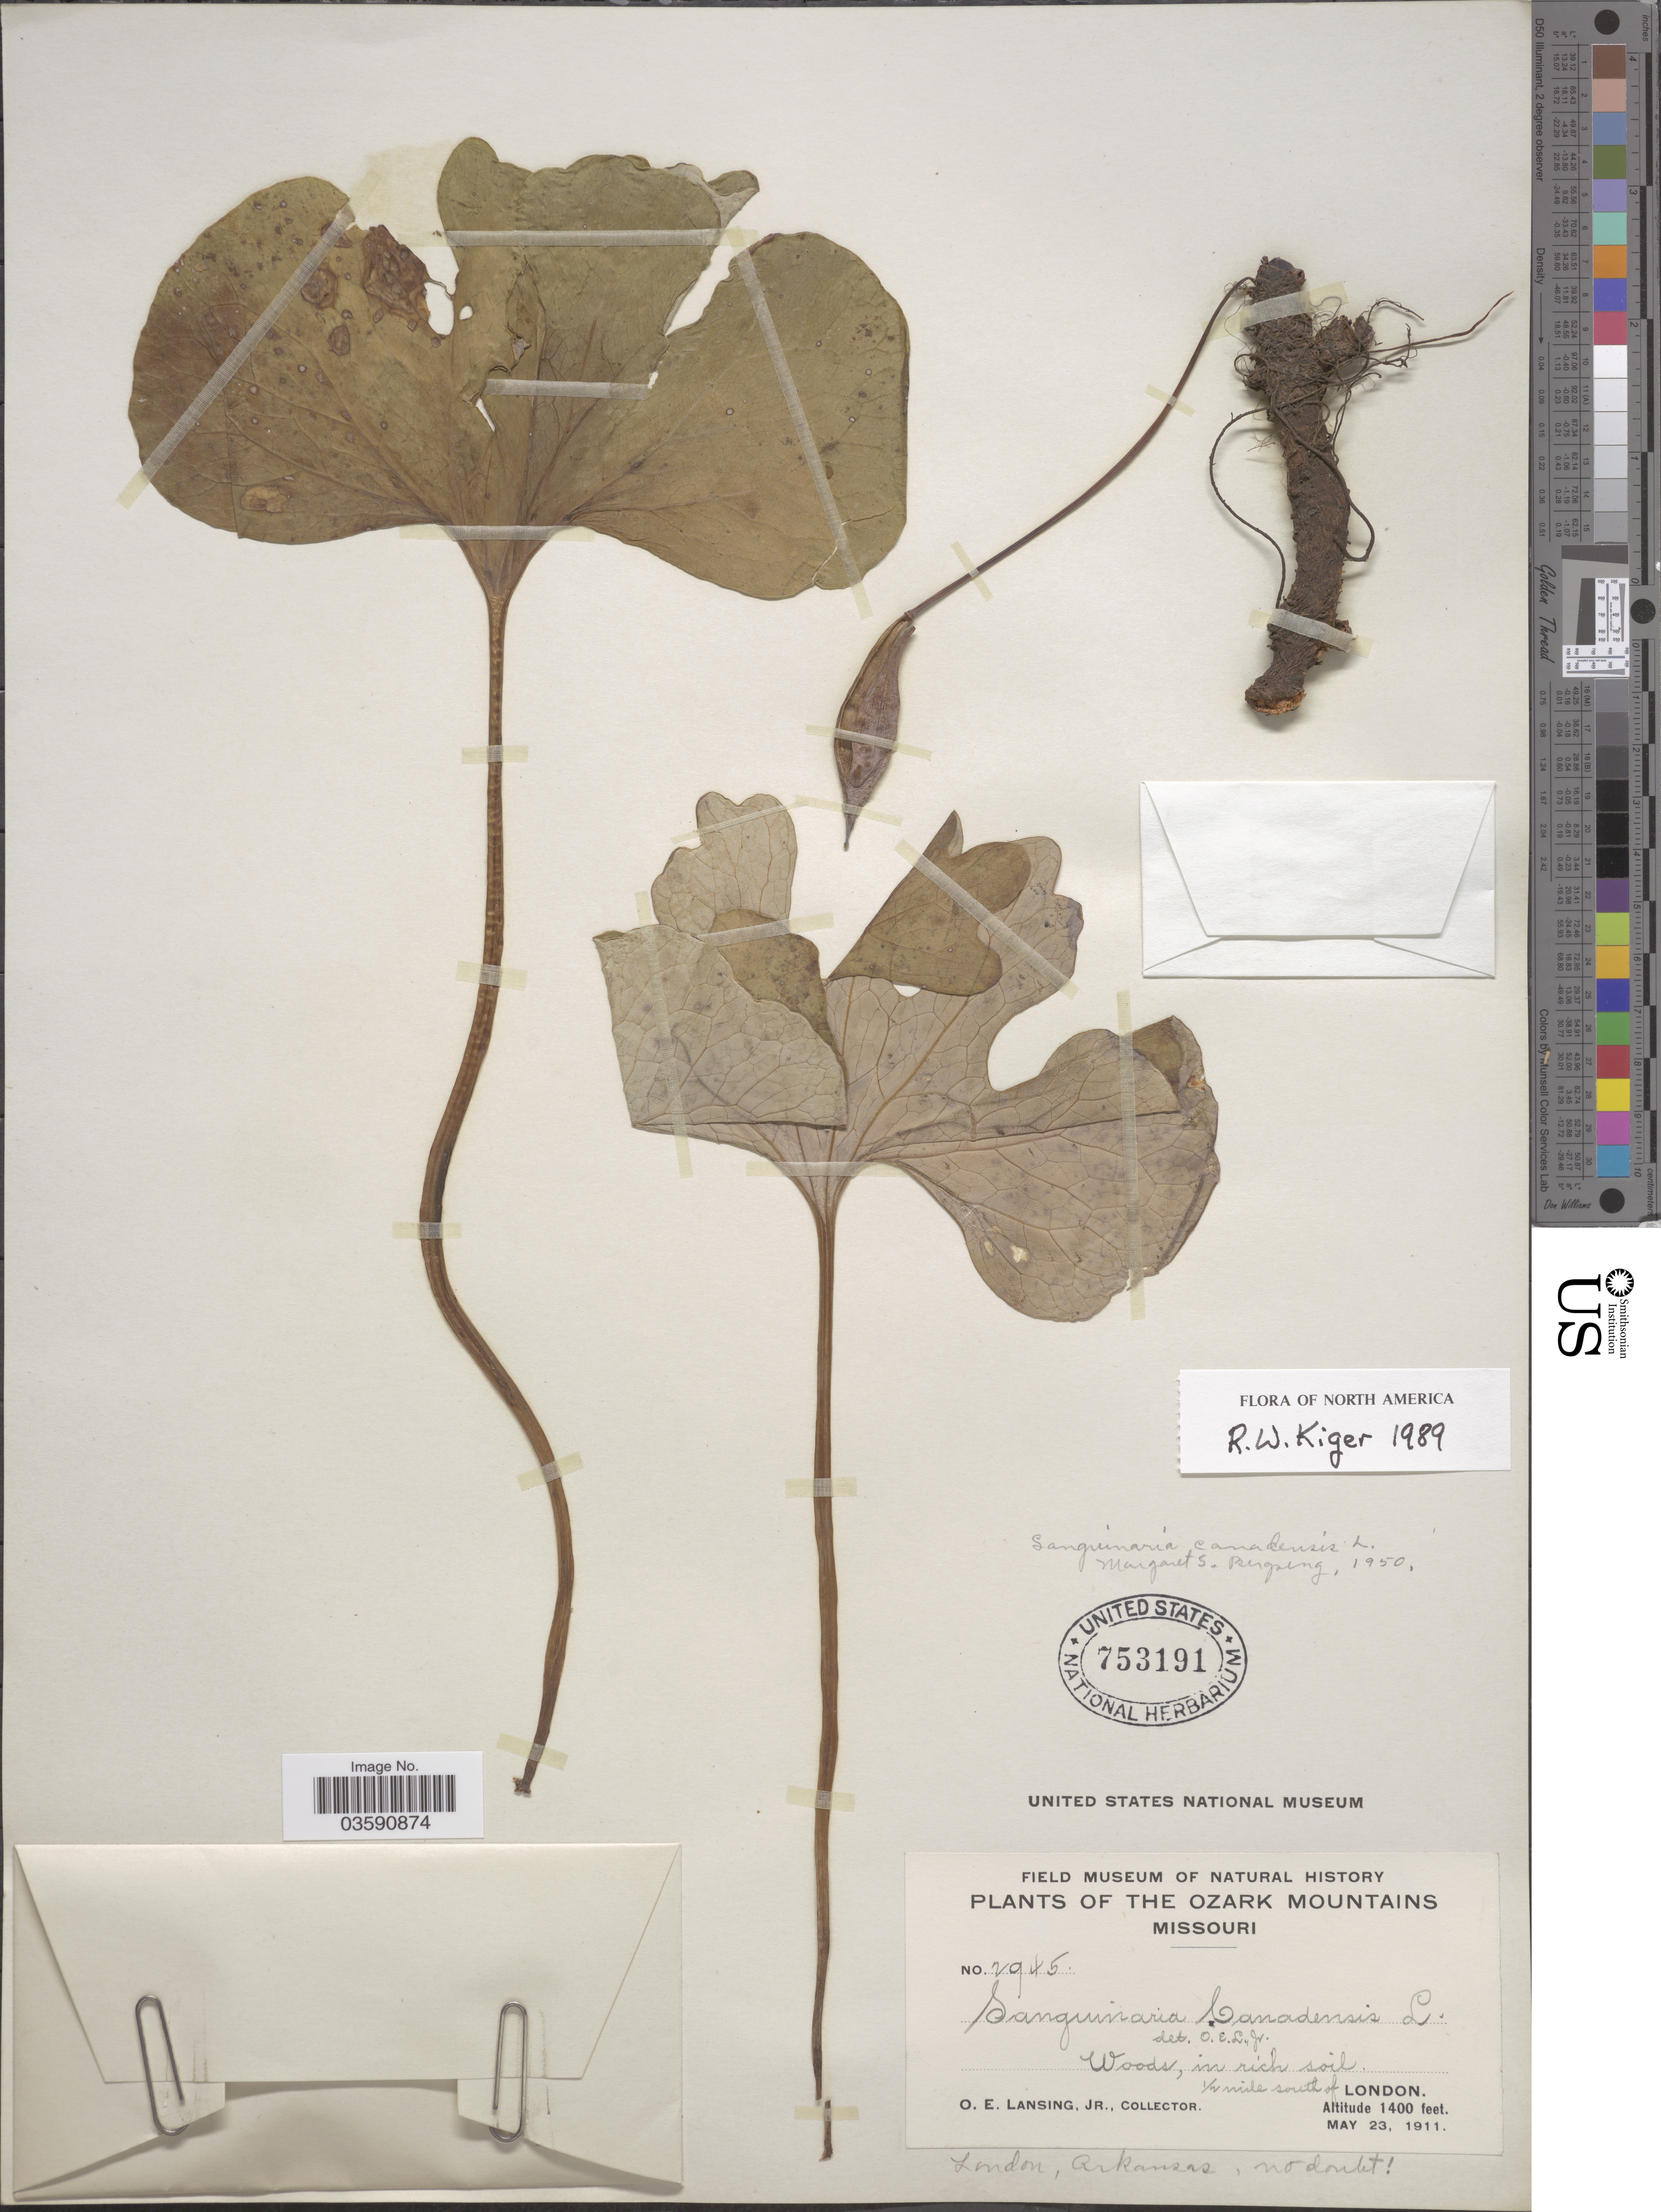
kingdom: Plantae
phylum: Tracheophyta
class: Magnoliopsida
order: Ranunculales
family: Papaveraceae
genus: Sanguinaria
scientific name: Sanguinaria canadensis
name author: L.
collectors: O. Lansing Jr.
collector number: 2945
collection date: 1911-05-23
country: United States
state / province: Missouri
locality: The Ozark Mountains. Woods, in rich soil. ½ mile south of London.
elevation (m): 427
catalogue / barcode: US 753191